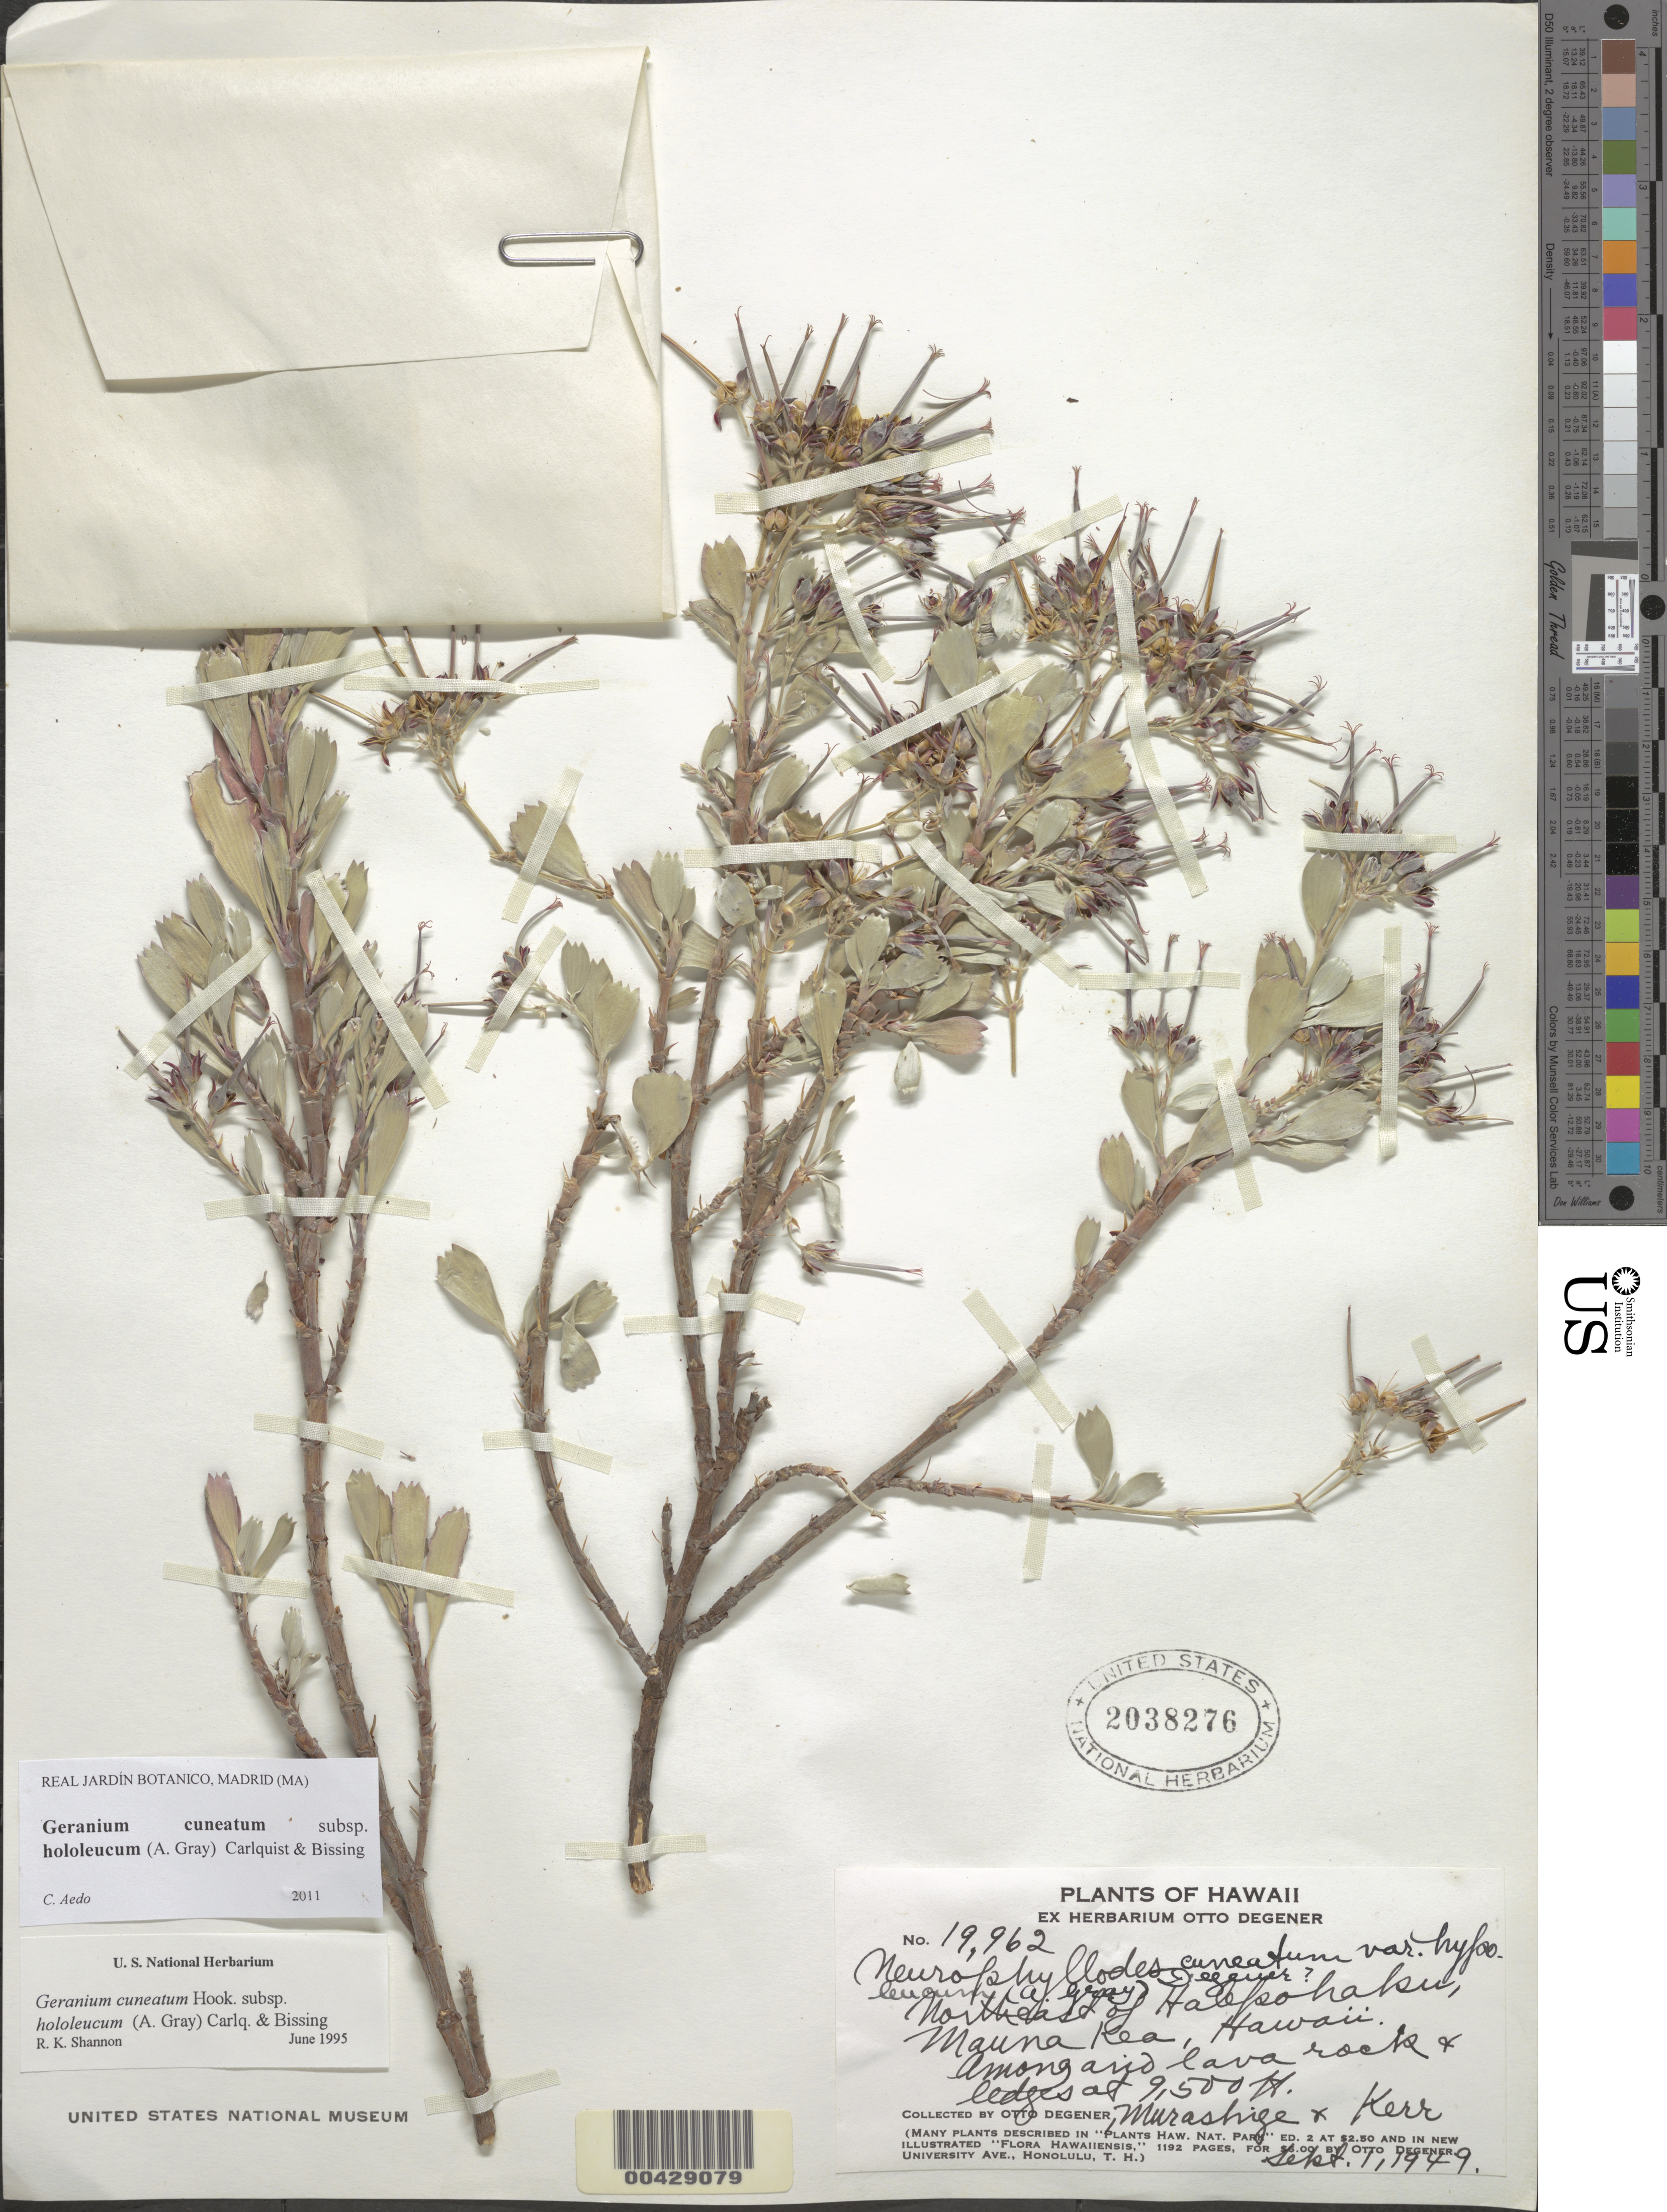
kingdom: Plantae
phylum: Tracheophyta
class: Magnoliopsida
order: Geraniales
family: Geraniaceae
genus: Geranium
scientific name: Geranium cuneatum subsp. hololeucum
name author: (A. Gray) Carlquist & Bissing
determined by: Aedo, C.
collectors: O. Degener, T. Murashige & Kerr, --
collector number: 19962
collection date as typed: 1 Sep 1949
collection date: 1949-09-01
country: United States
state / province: Hawaii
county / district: Hawaii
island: Hawaii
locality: Northeast of Halepohaku, Mauna Kea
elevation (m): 2896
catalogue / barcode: US 2038276